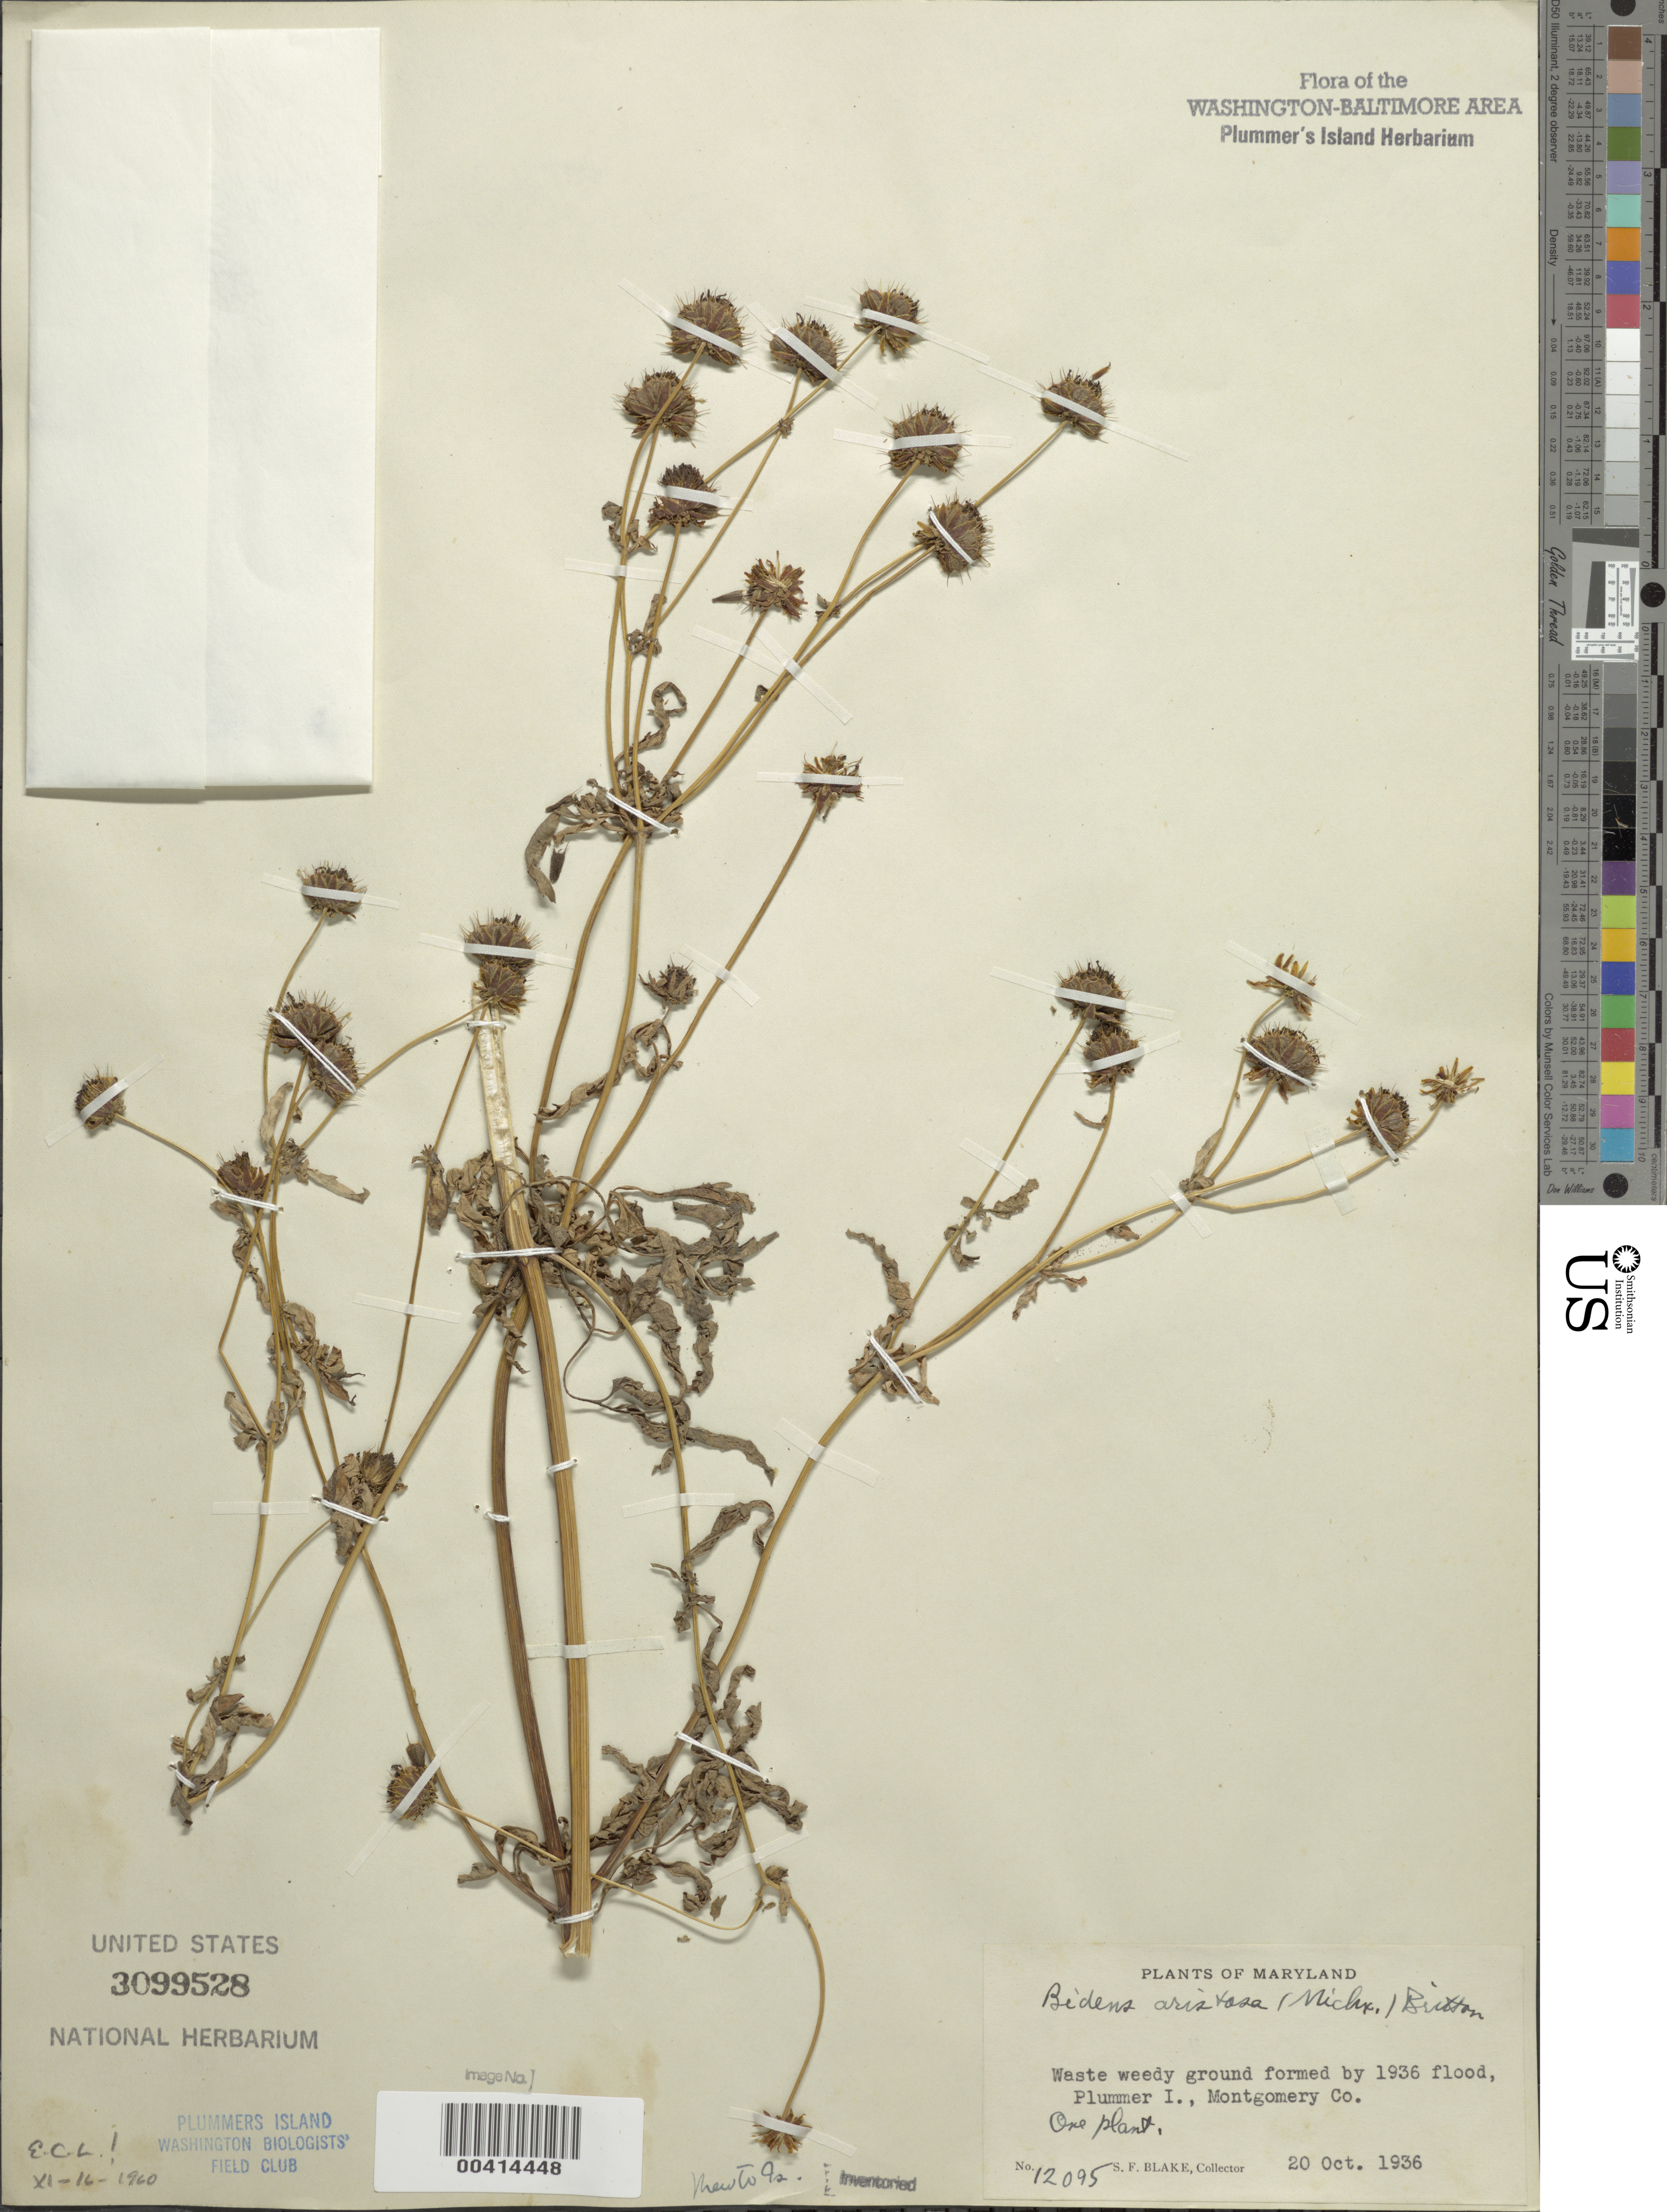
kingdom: Plantae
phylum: Tracheophyta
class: Magnoliopsida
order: Asterales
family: Asteraceae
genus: Bidens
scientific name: Bidens aristosa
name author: (Michx.) Britton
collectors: S. Blake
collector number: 12095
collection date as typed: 20 Oct 1936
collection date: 1936-10-20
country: United States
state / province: Maryland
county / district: Montgomery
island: Plummers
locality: Plummer's Island; ground formed by 1936 flood C. & O. Canal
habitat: Waste weedy ground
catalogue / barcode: US 3099528